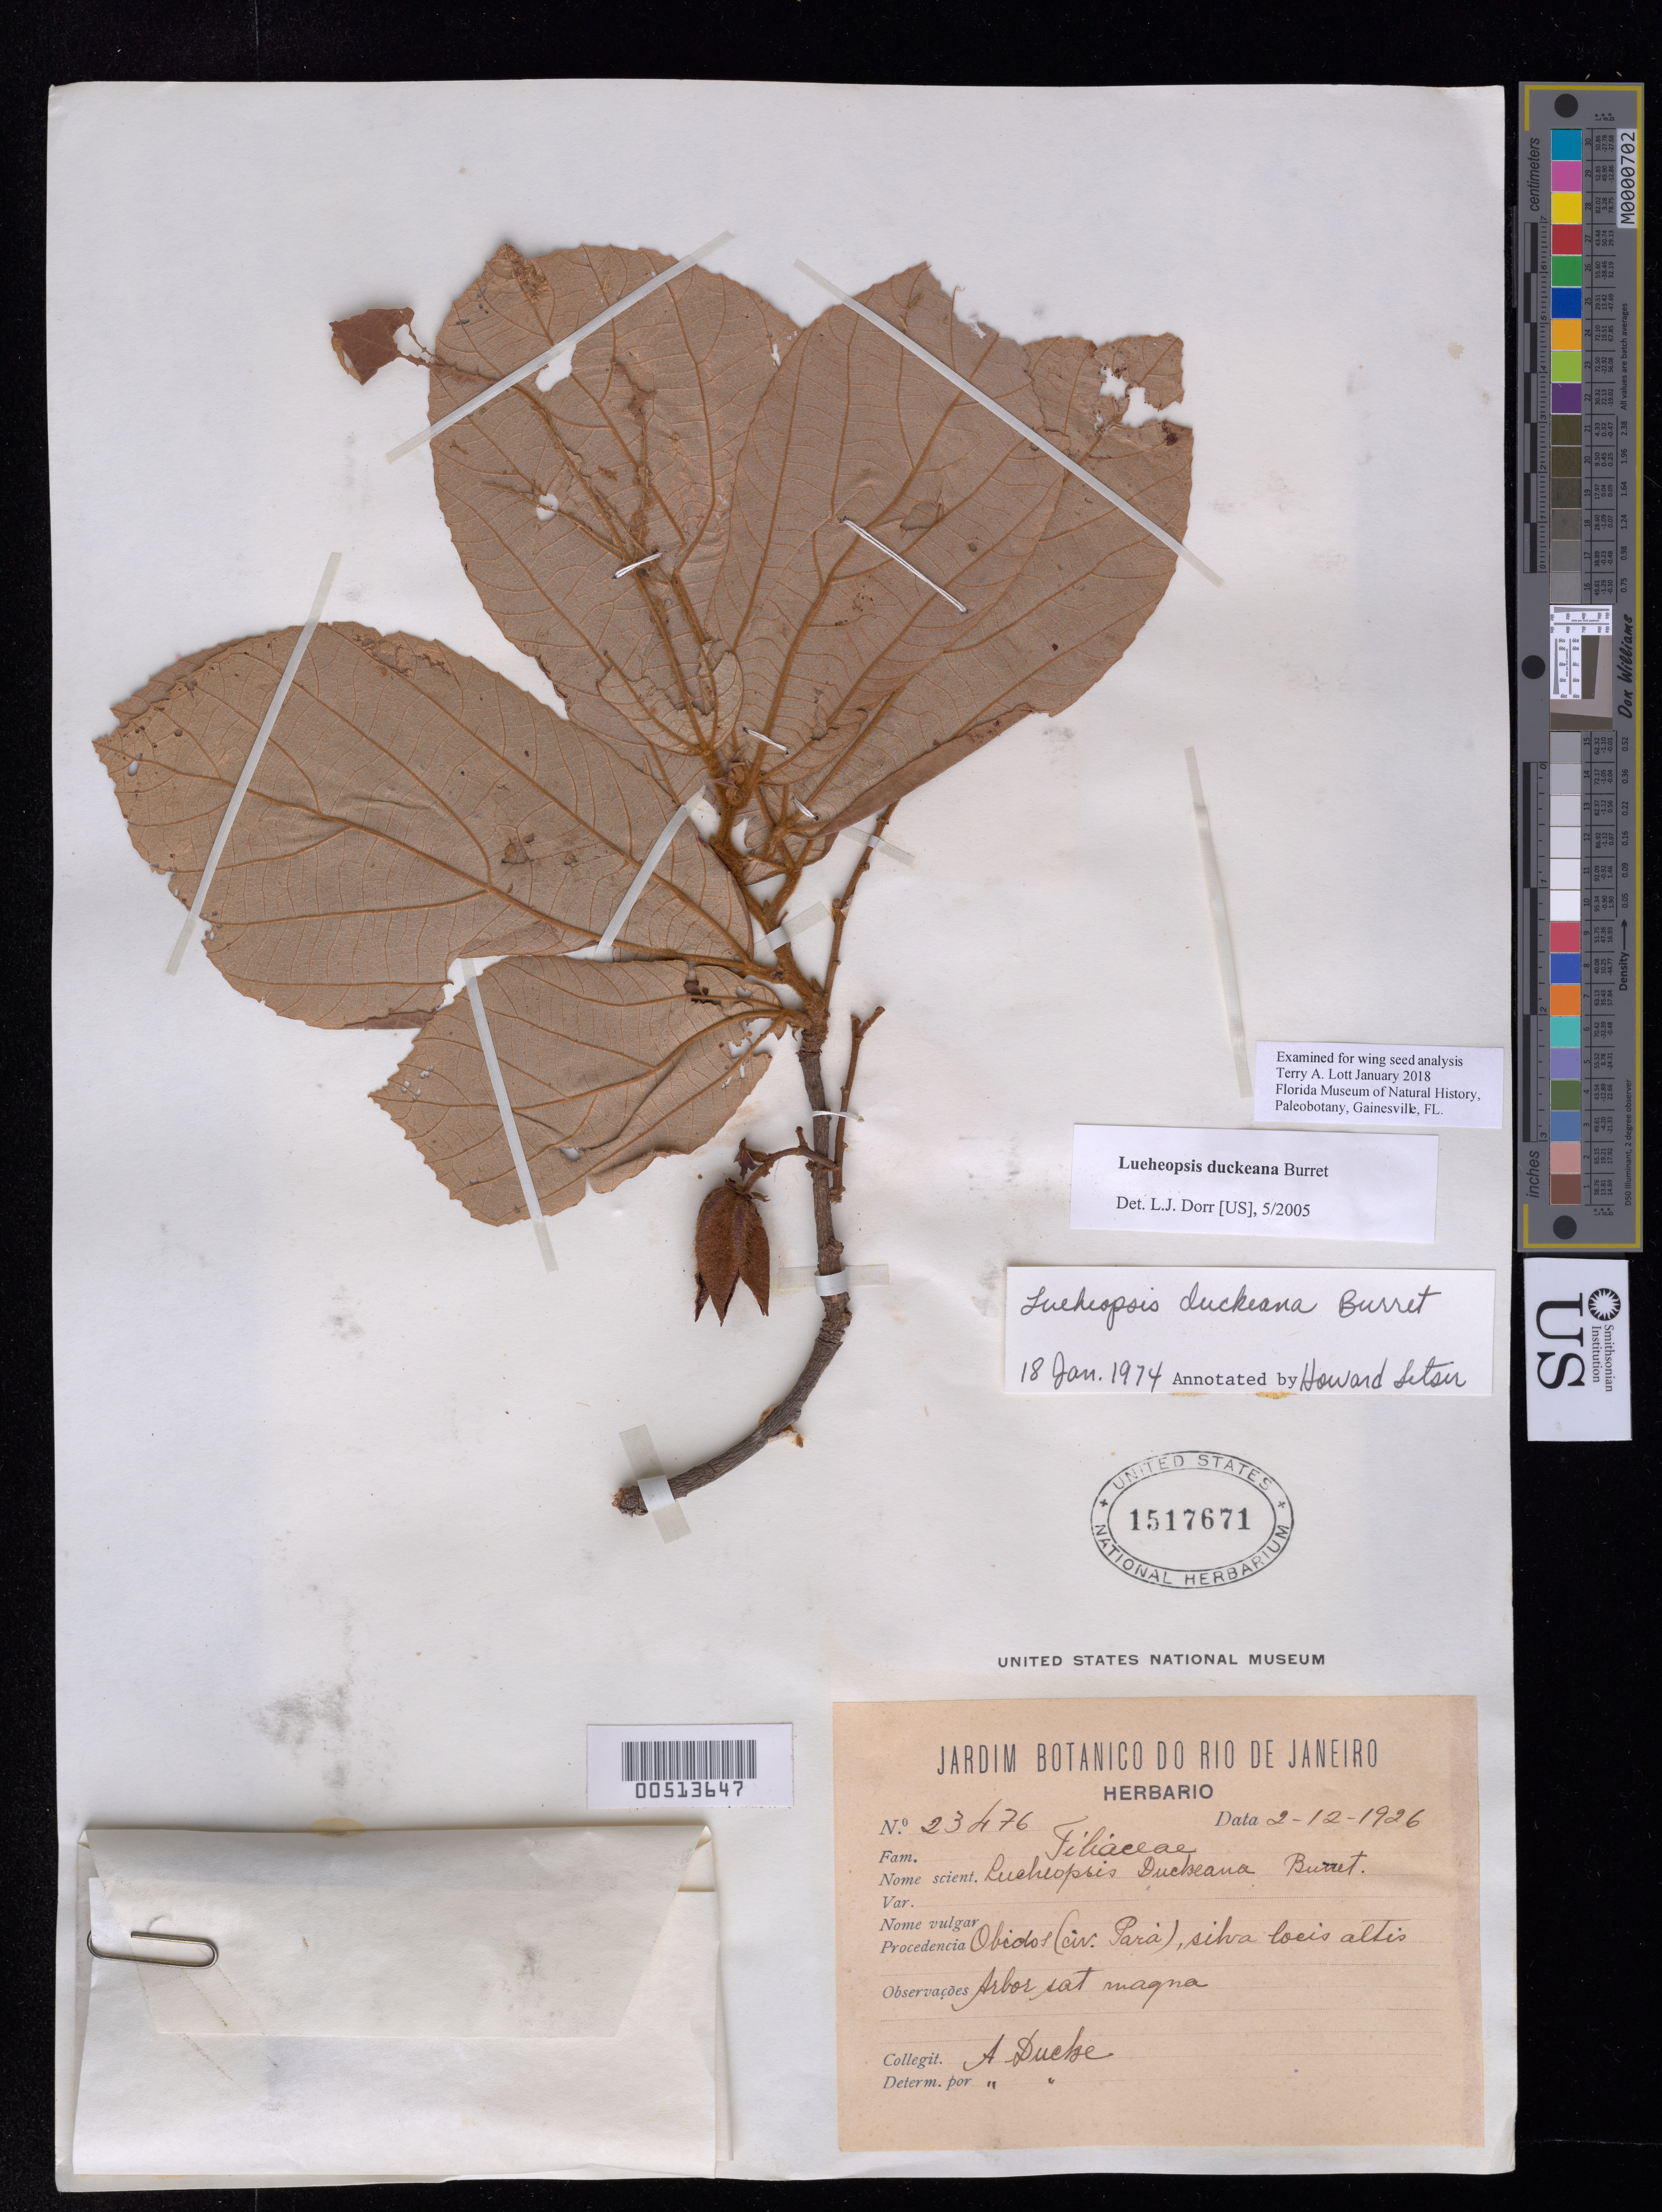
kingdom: Plantae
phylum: Tracheophyta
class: Magnoliopsida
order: Malvales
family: Malvaceae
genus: Lueheopsis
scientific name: Lueheopsis duckeana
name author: Burret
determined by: Ducke, A.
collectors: A. Ducke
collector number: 23476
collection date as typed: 02 Dec 1926 or 12 Feb 1926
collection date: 1926-02-12 or 1926-12-02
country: Brazil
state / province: Pará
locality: Obidos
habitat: Silva loeis altis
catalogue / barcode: US 1517671